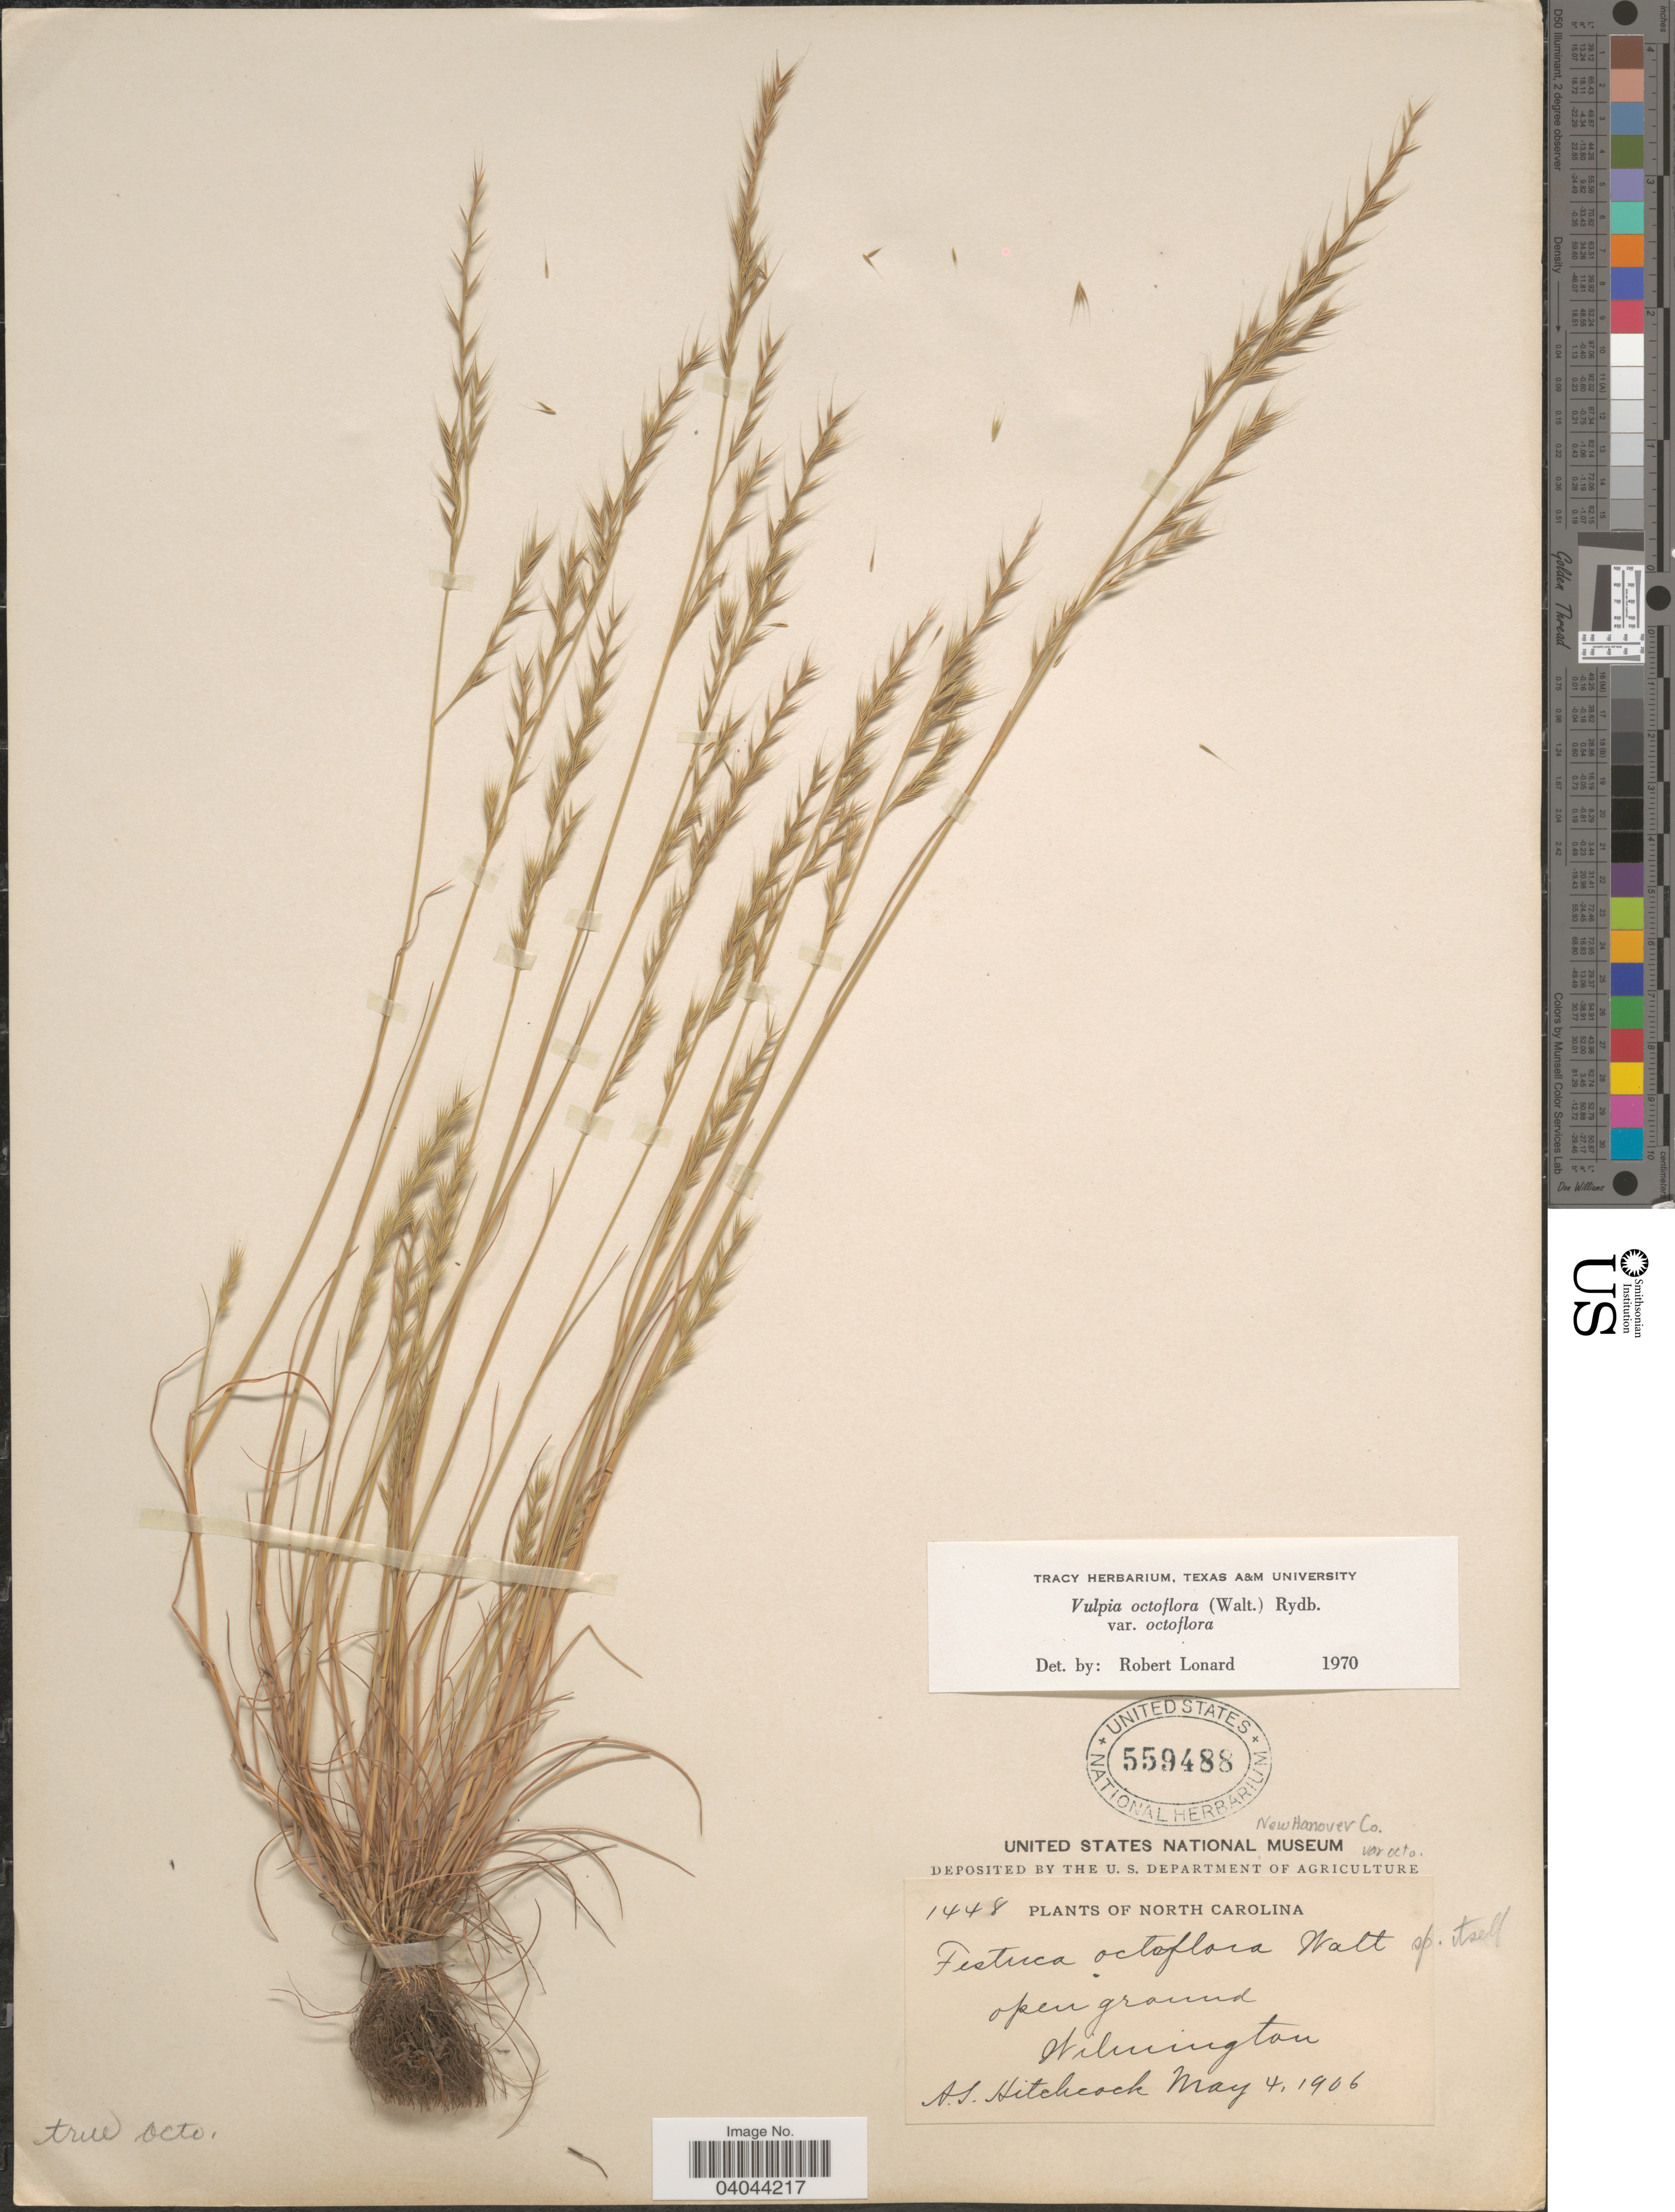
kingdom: Plantae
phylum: Tracheophyta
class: Liliopsida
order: Poales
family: Poaceae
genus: Festuca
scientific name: Festuca octoflora var. octoflora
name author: Walter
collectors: A. S. Hitchcock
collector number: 1448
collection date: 1906-05-04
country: United States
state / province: North Carolina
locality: New Hannover Co. Wilmington.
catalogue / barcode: US 559488